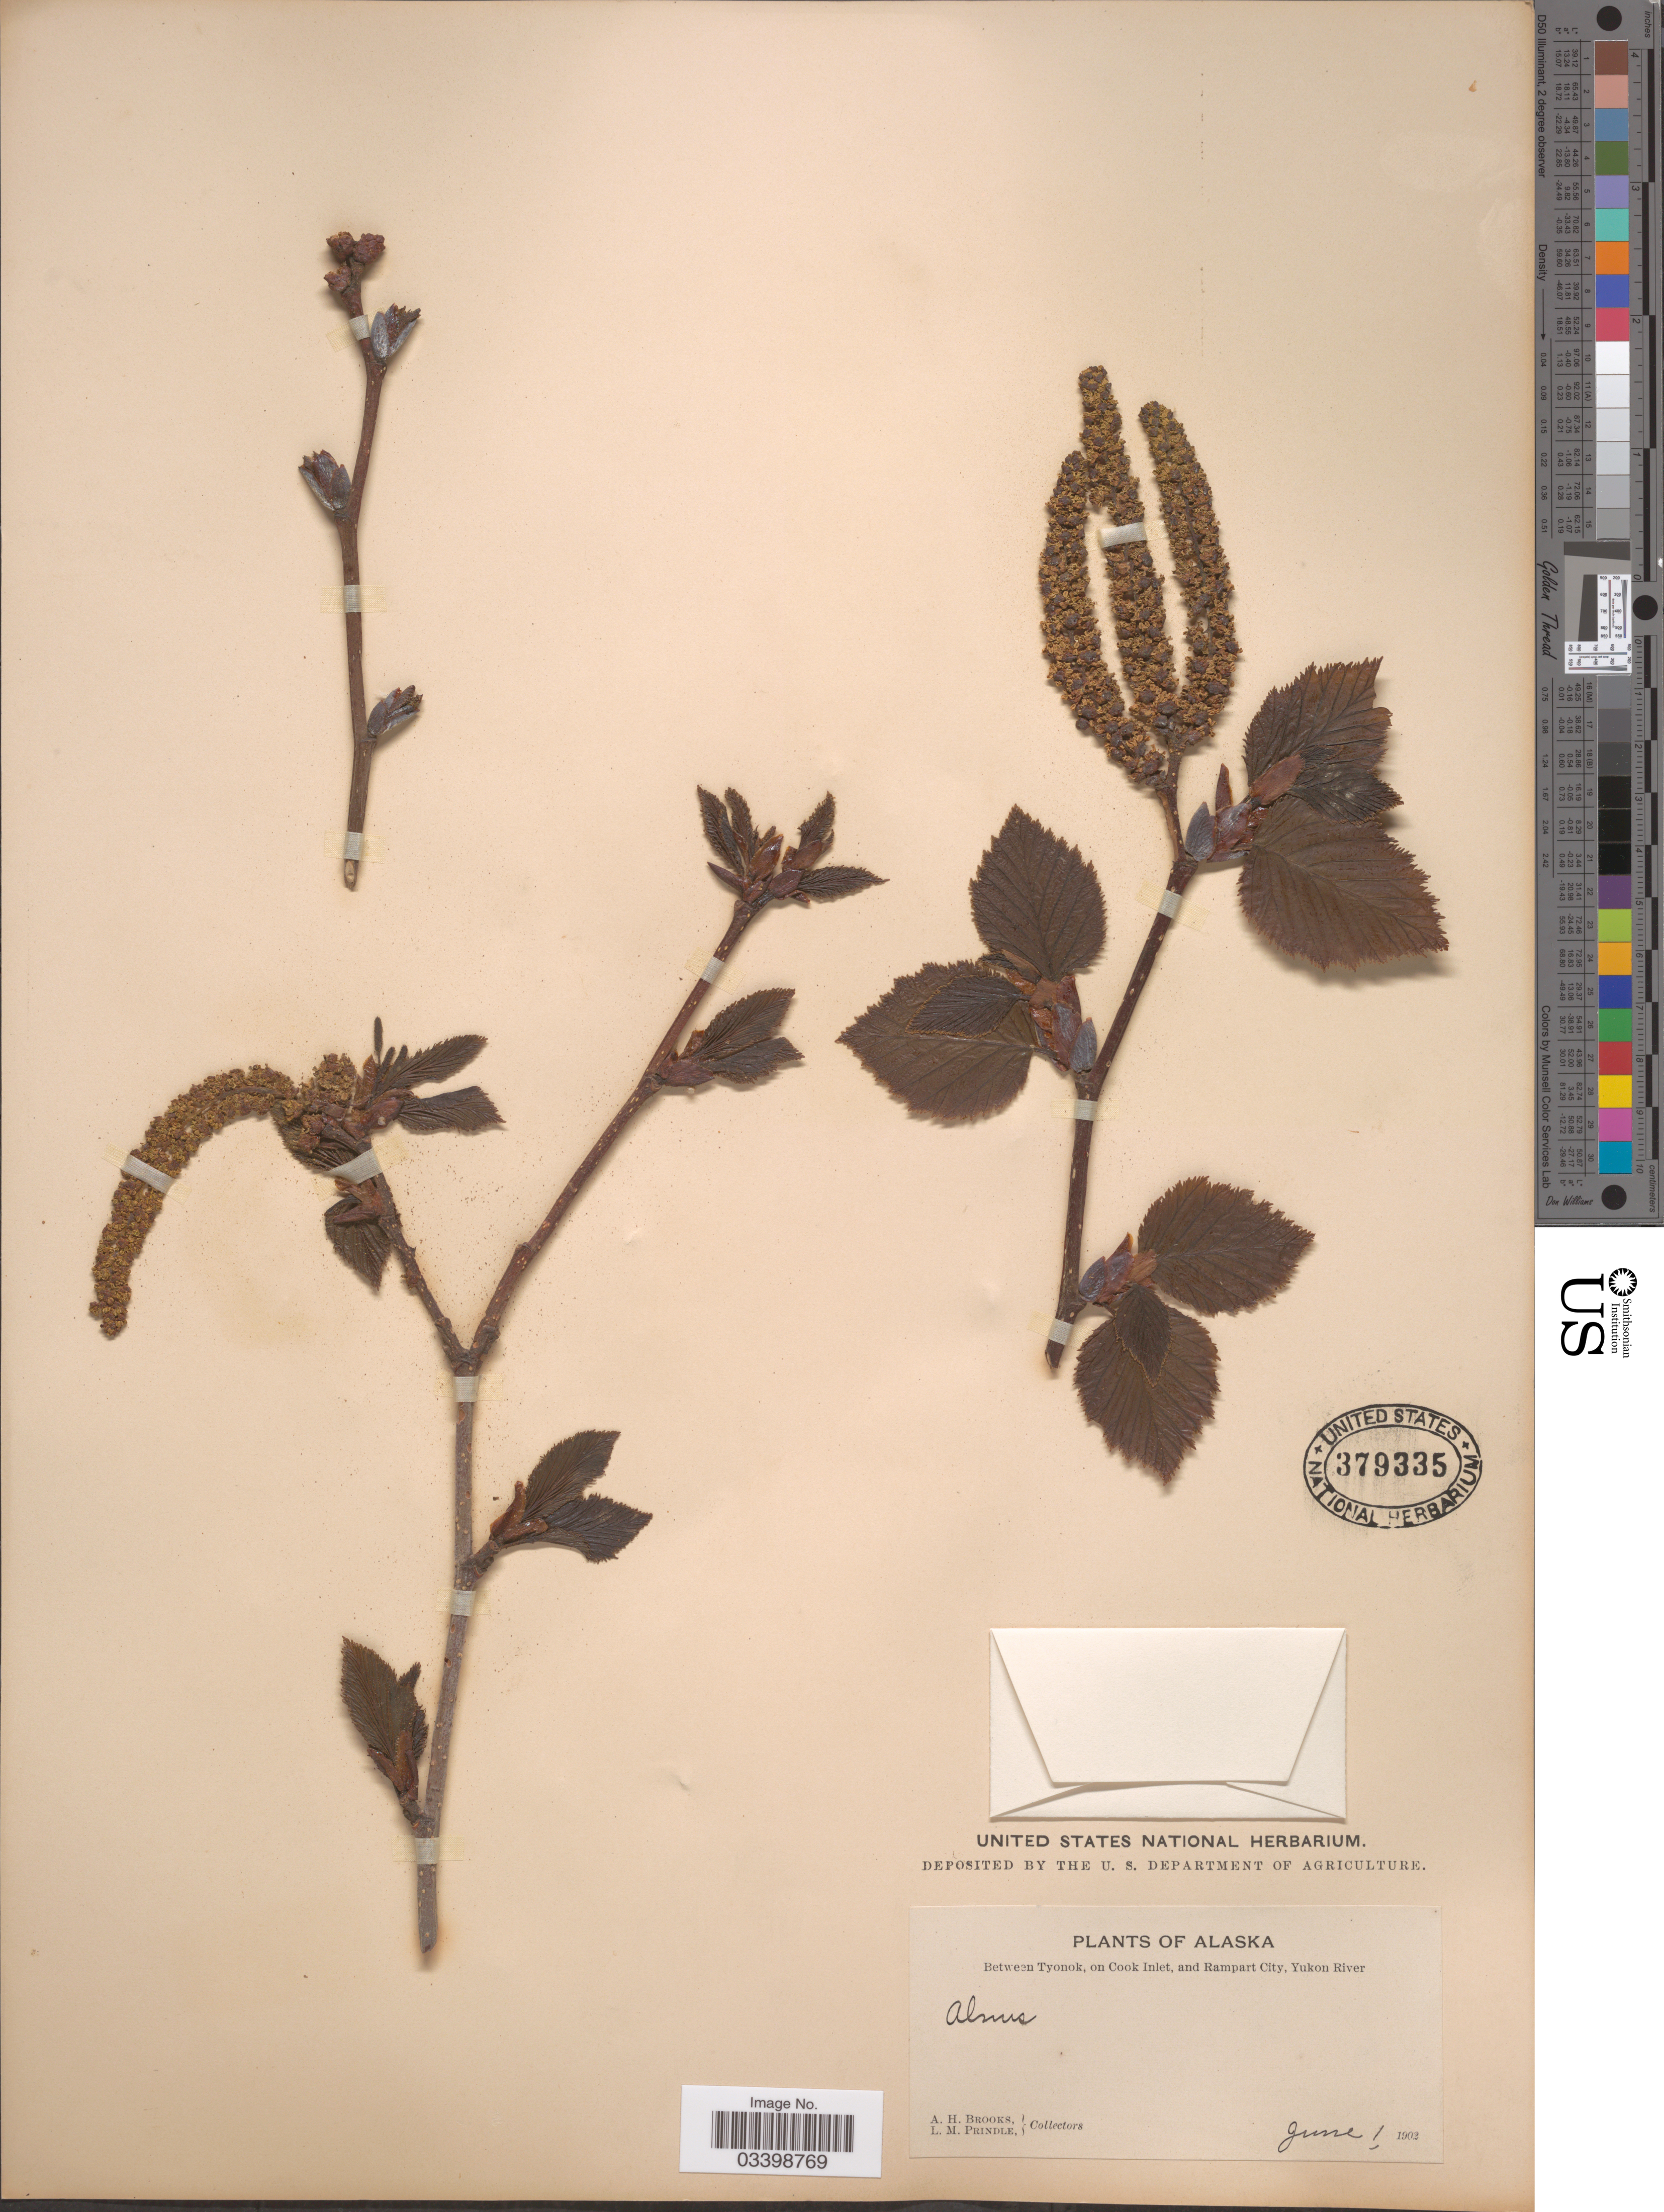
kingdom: Plantae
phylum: Tracheophyta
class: Magnoliopsida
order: Fagales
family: Betulaceae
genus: Alnus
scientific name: Alnus viridis subsp. sinuata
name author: Regel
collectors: A. Brooks & L. Prindle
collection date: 1902-06-01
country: United States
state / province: Alaska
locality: Between Tyonok, on Cook Inlet, and Rampart City, Yukon River.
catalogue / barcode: US 379335